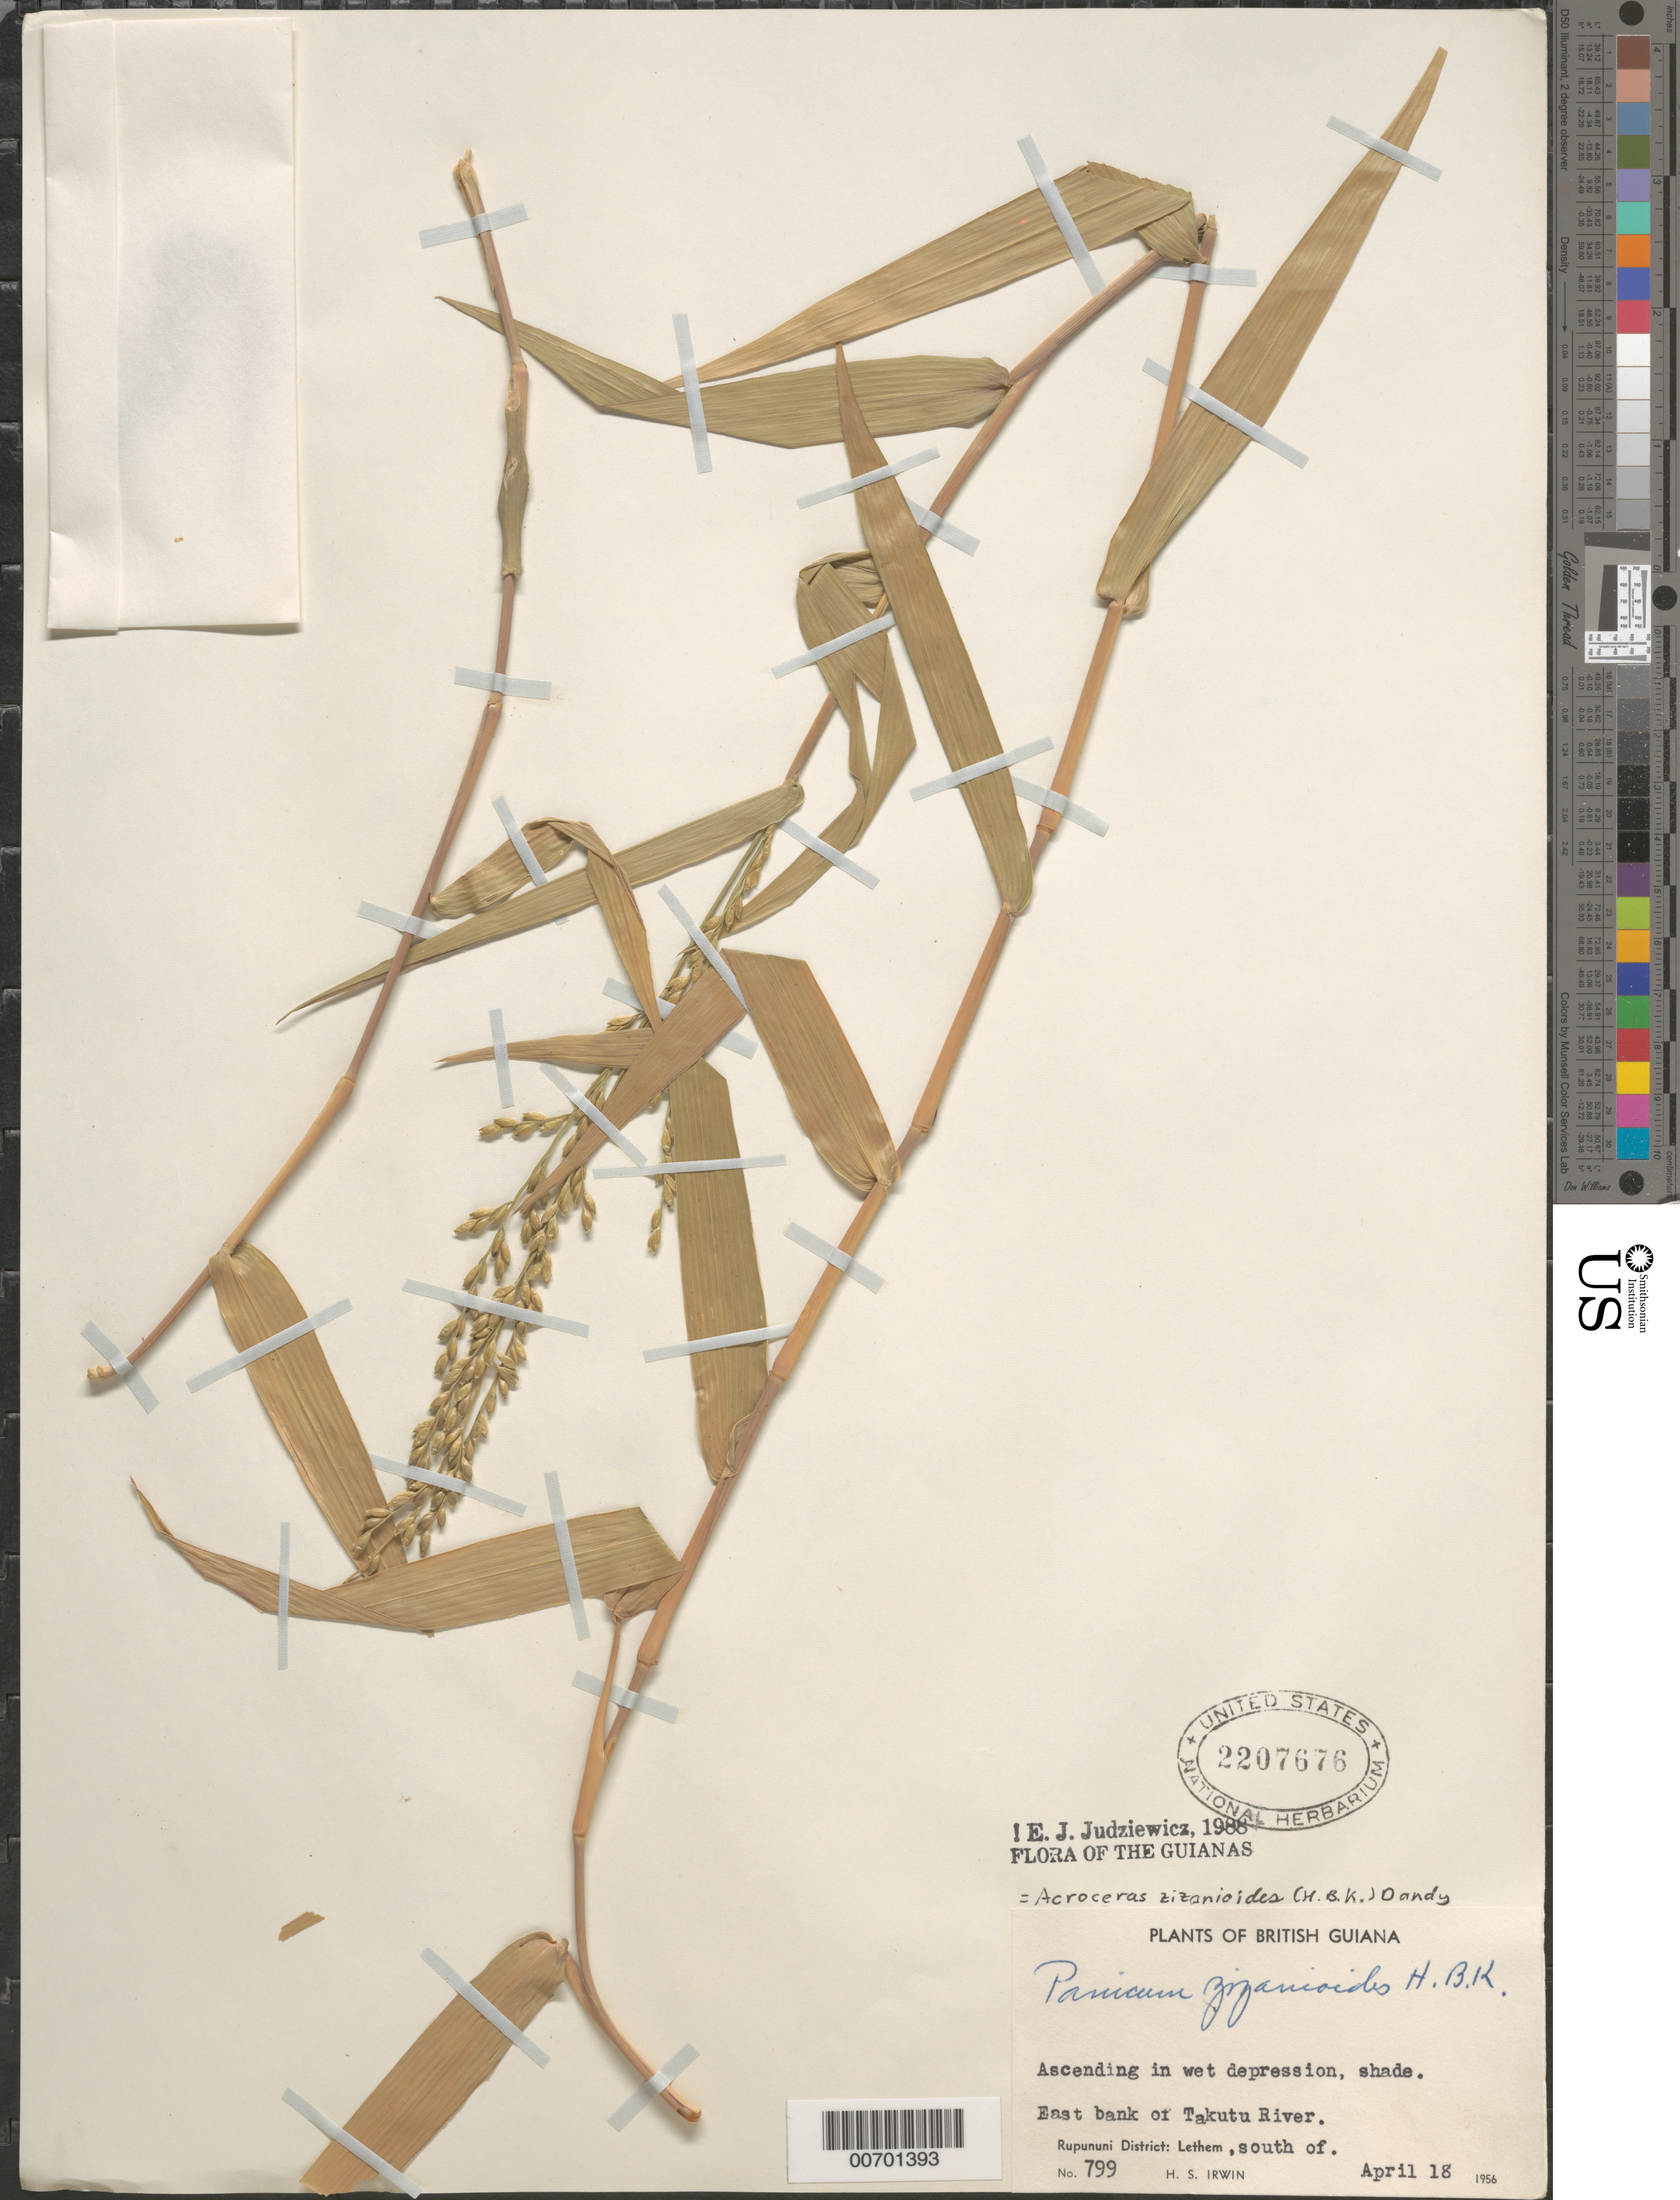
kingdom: Plantae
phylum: Tracheophyta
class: Liliopsida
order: Poales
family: Poaceae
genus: Acroceras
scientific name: Acroceras zizanioides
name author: (Kunth) Dandy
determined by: Judziewicz, E. J.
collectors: H. Irwin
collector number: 799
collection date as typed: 18-Apr-56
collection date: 1956-04-18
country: Guyana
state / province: U. Takutu-U. Essequibo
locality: Rupununi Dist., Lethem, S of, east bank of Takutu R.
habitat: Wet depression, shade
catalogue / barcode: US 2207676